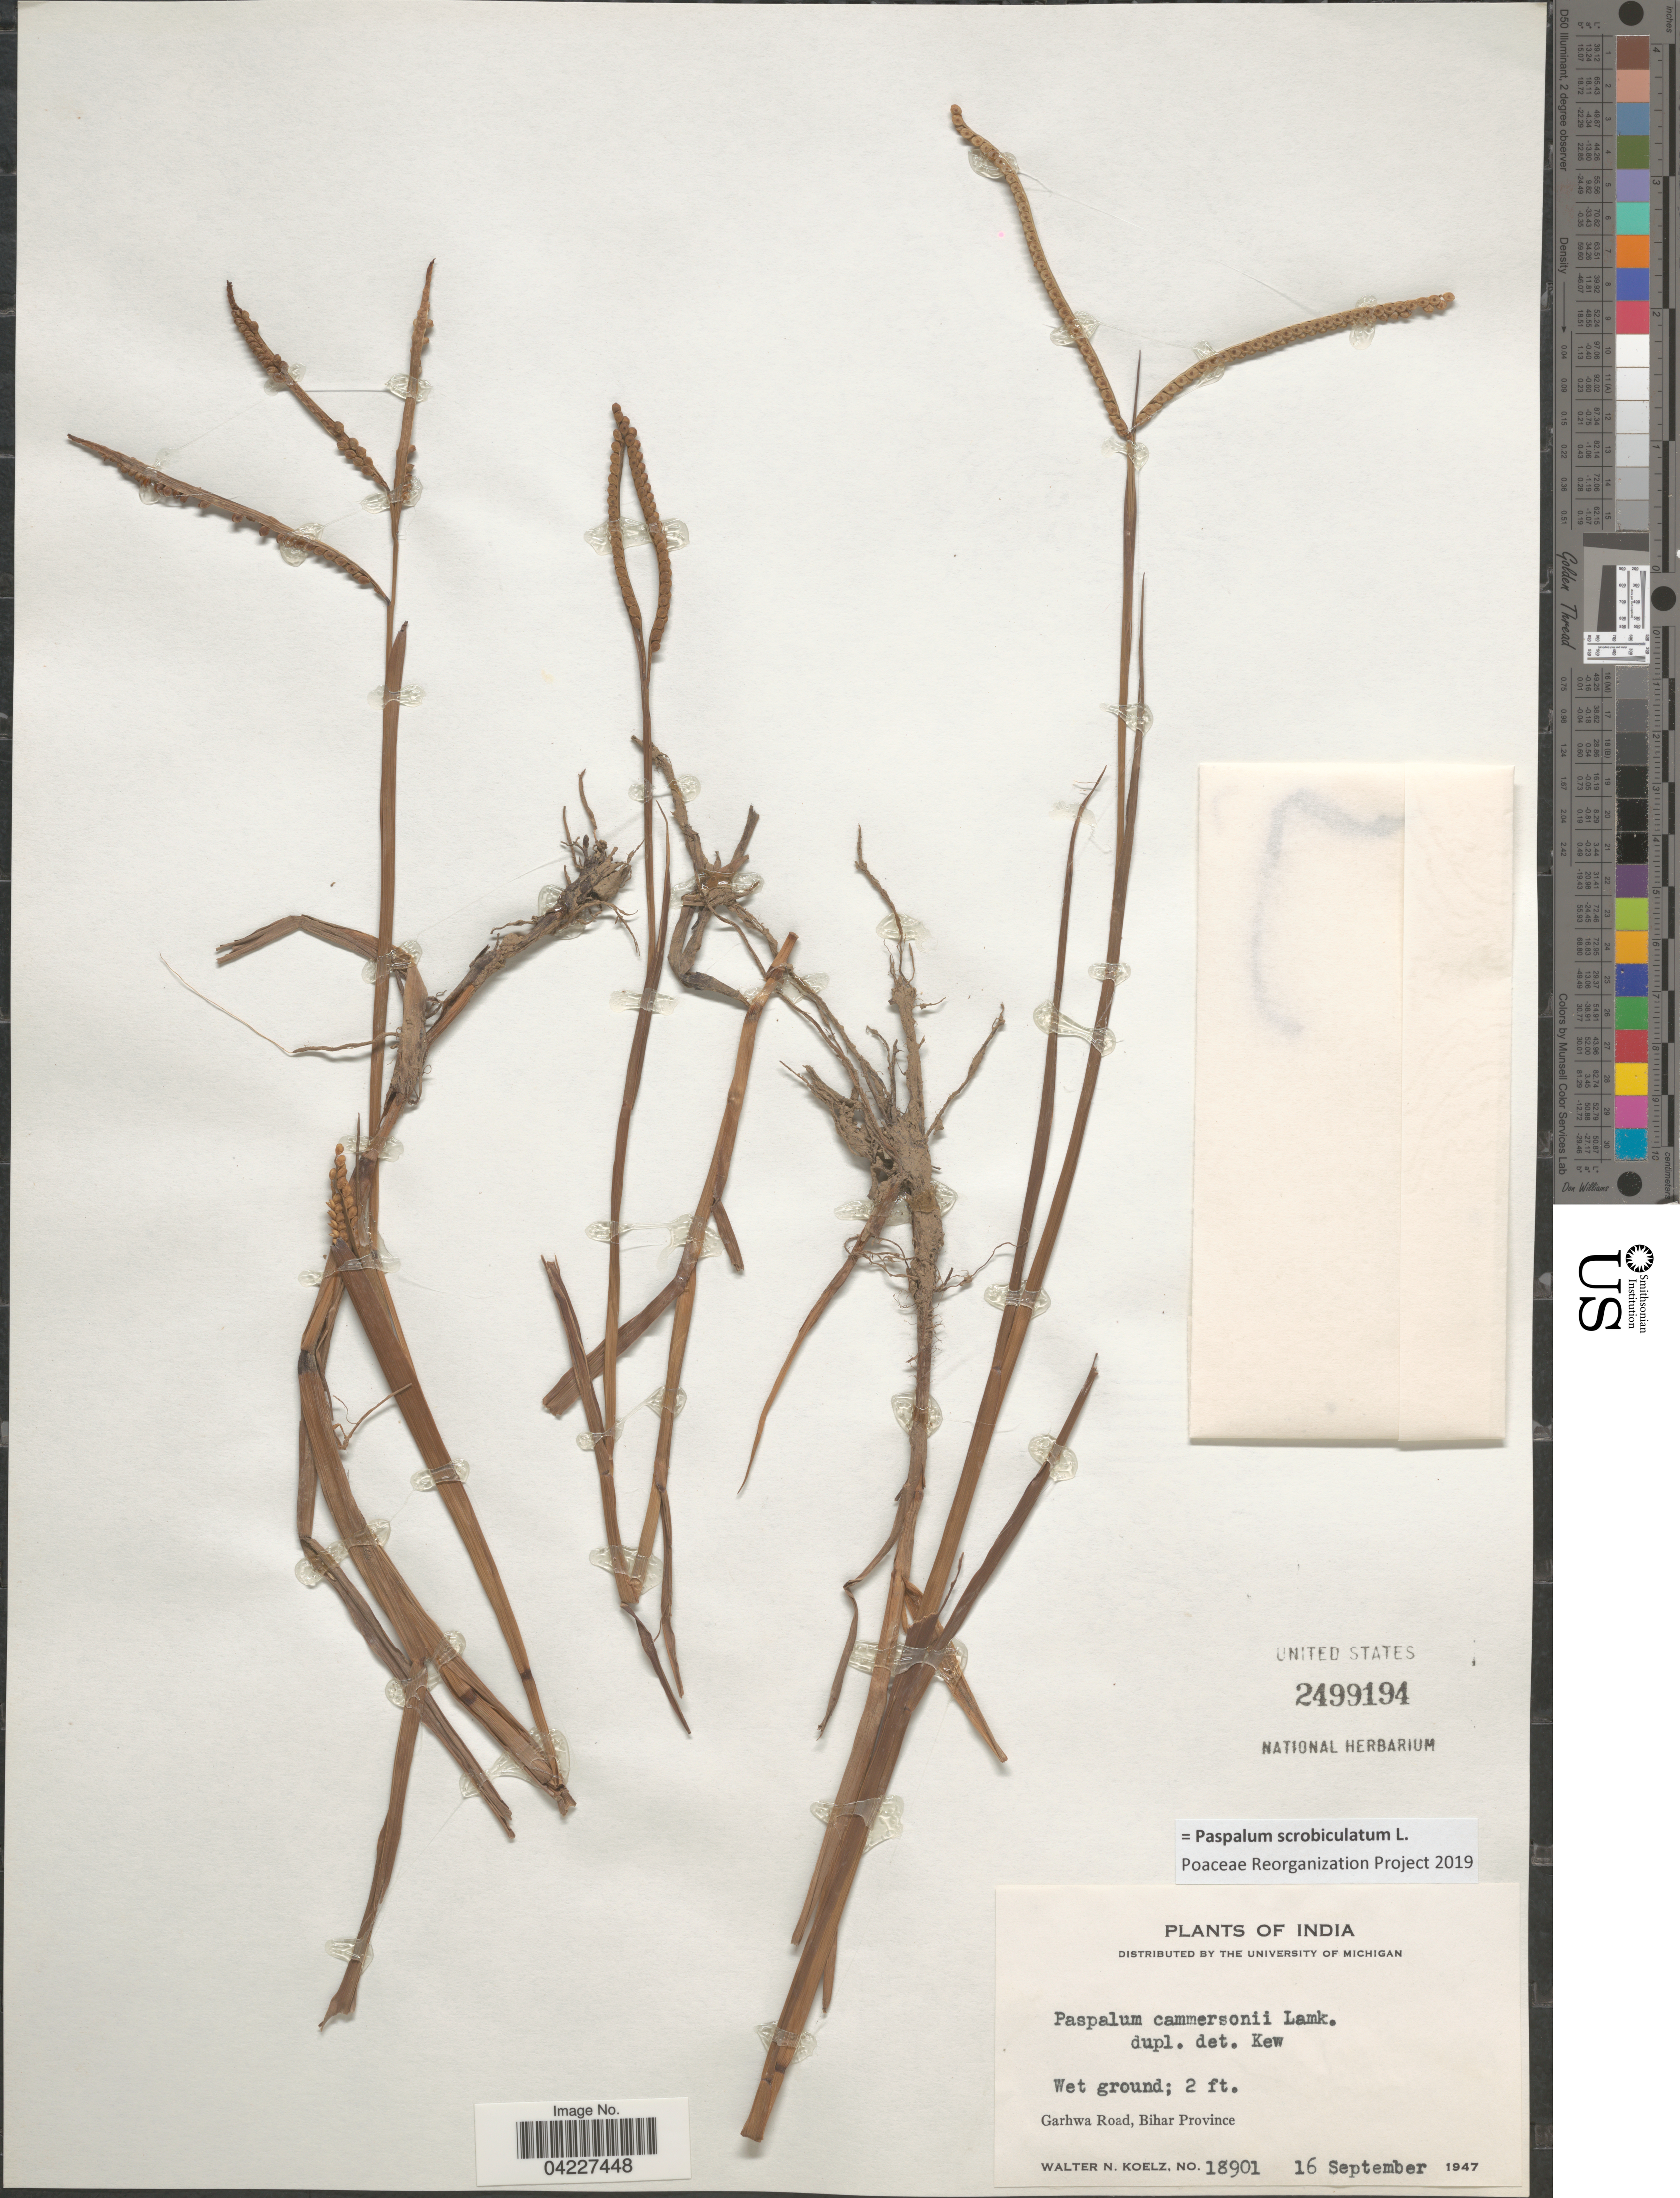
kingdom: Plantae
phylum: Tracheophyta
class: Liliopsida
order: Poales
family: Poaceae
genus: Paspalum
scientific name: Paspalum scrobiculatum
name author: L.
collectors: W. N. Koelz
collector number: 18901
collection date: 1947-09-16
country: India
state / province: Bihar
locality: Garhwa Road.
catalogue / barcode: US 2499194